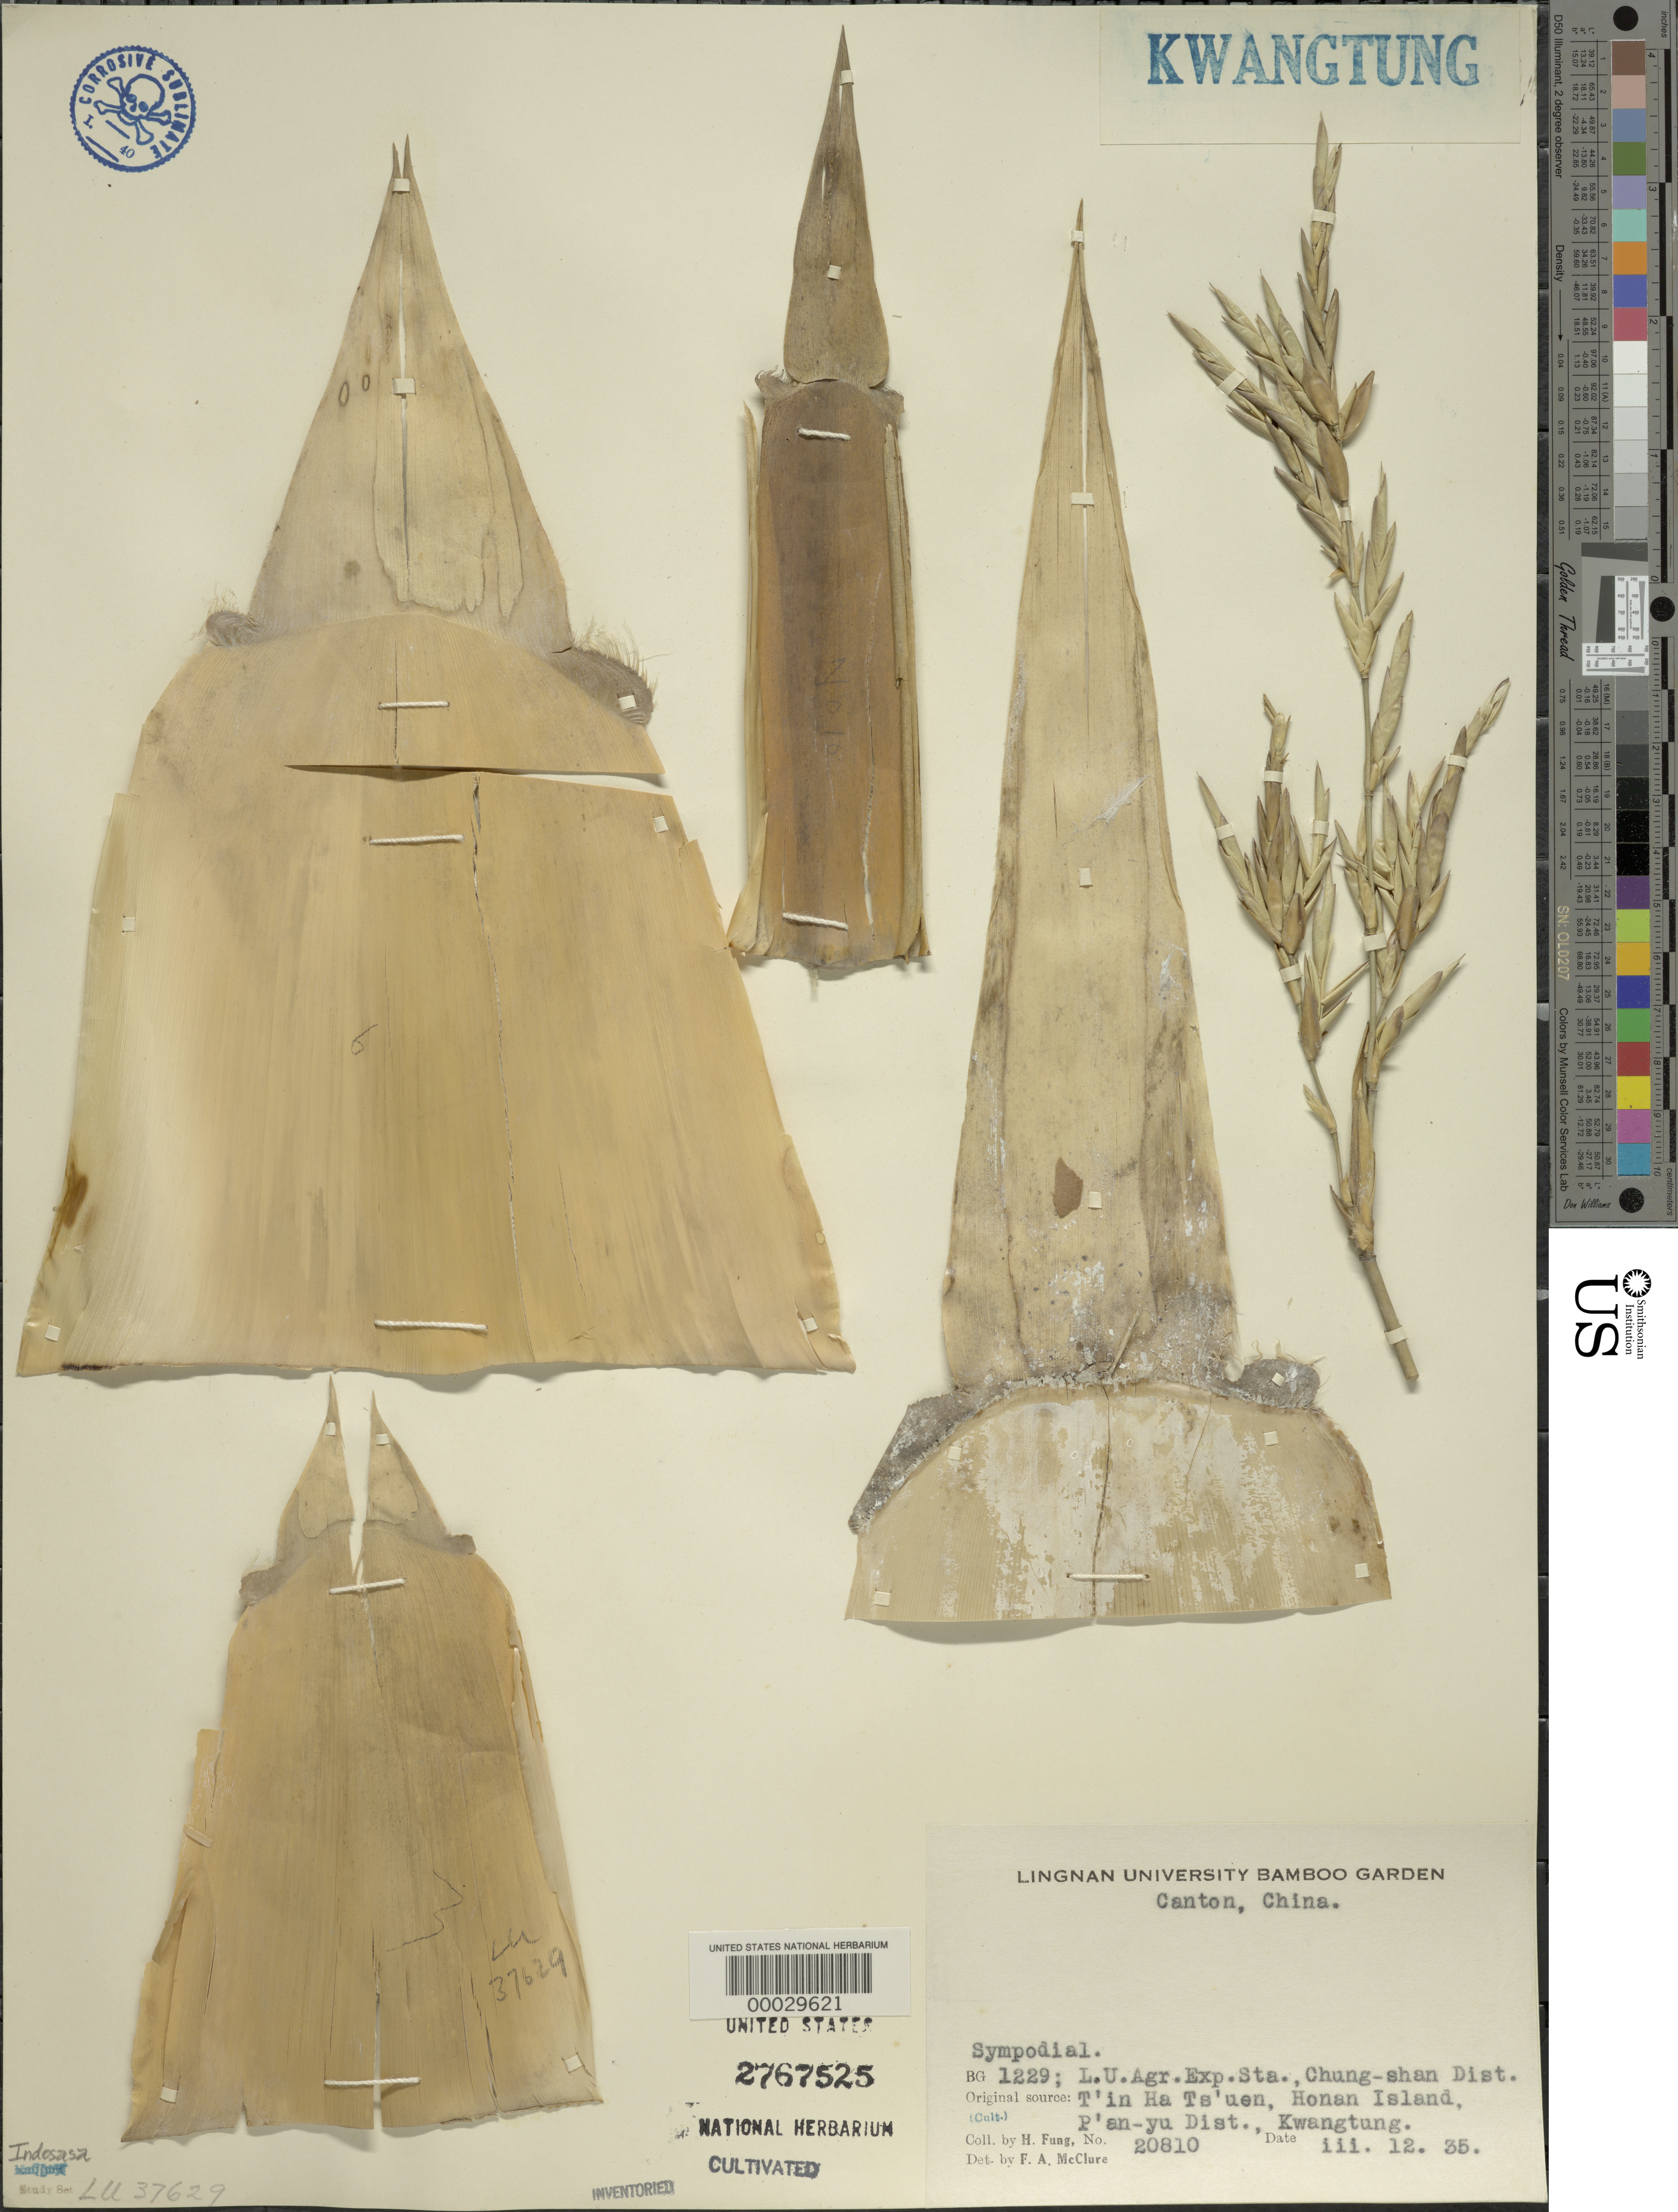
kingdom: Plantae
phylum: Tracheophyta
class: Liliopsida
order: Poales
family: Poaceae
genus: Indosasa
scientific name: Indosasa sp.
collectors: H. L. Fung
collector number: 20810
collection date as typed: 12 Mar 1935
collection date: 1935-03-12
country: China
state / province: Guangdong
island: Honam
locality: L.u. agr. exp. sta.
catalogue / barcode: US 2767525